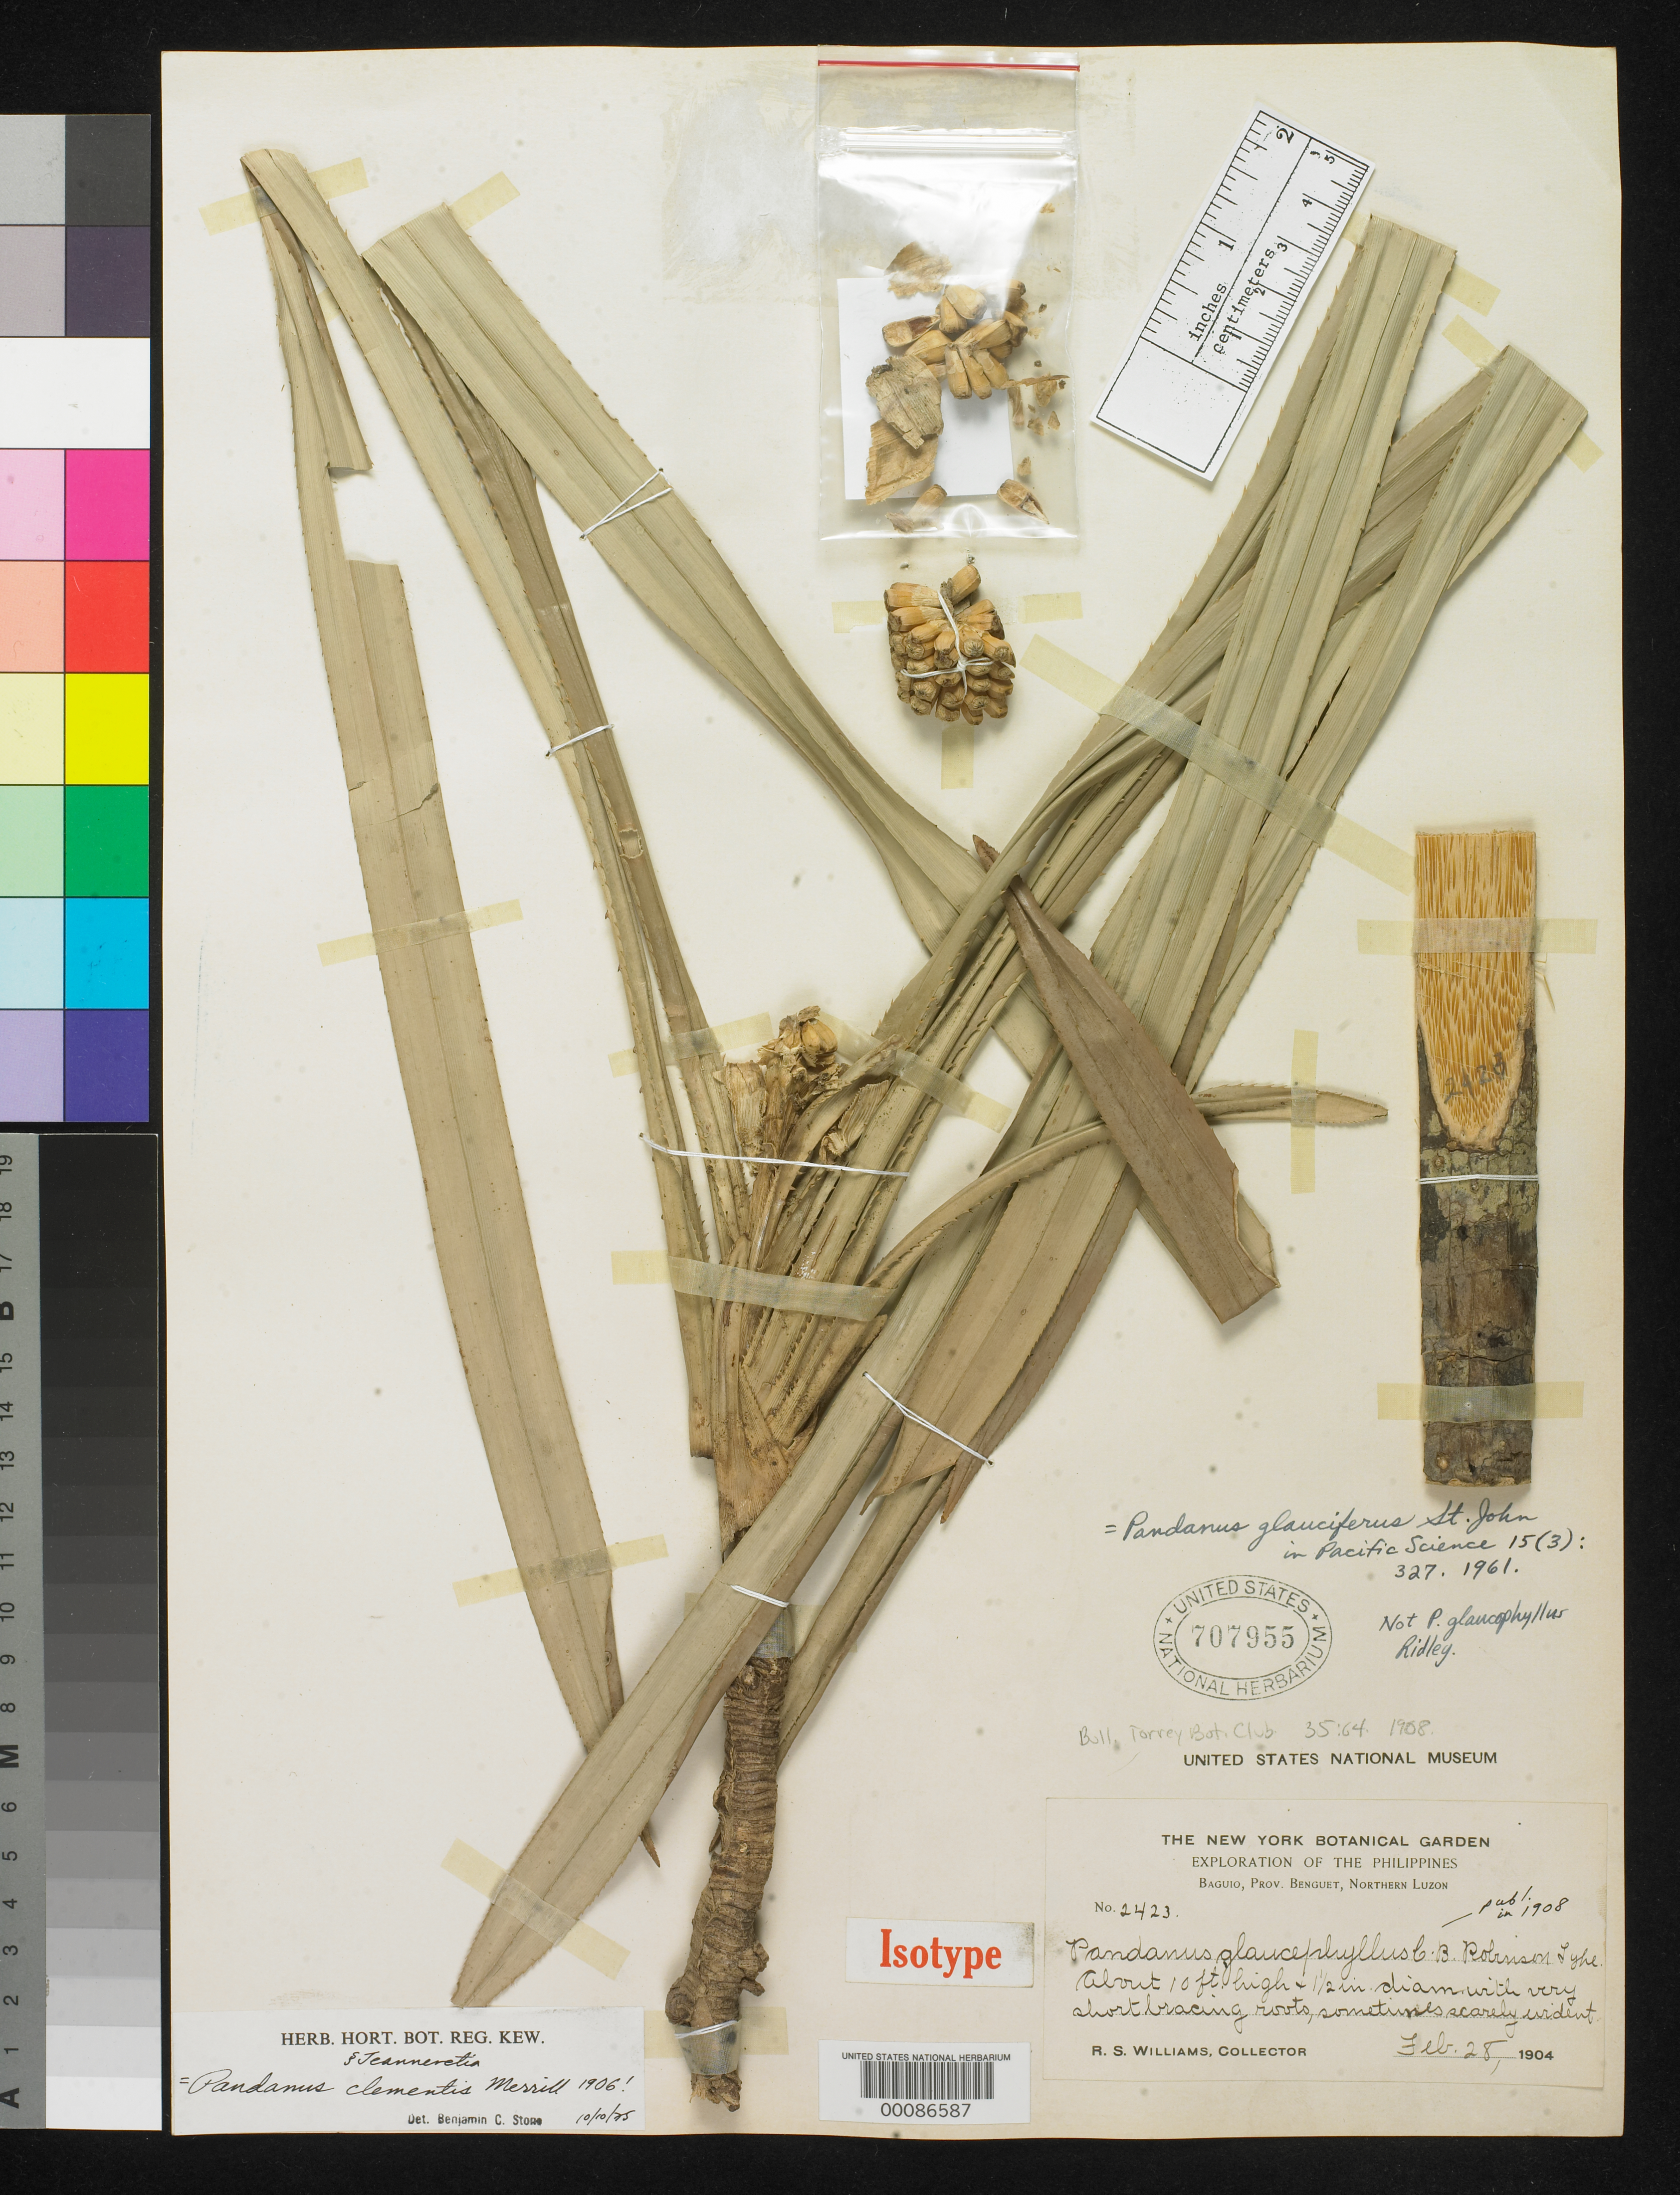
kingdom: Plantae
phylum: Tracheophyta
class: Liliopsida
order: Pandanales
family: Pandanaceae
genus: Pandanus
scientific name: Pandanus glauciphyllus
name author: C.B. Rob.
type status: Isotype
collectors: R. S. Williams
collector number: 2423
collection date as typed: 28 Feb 1904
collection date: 1904-02-28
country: Philippines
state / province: Cordillera (Administrative Region)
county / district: Benguet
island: Luzon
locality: Baguio.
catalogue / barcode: US 707955